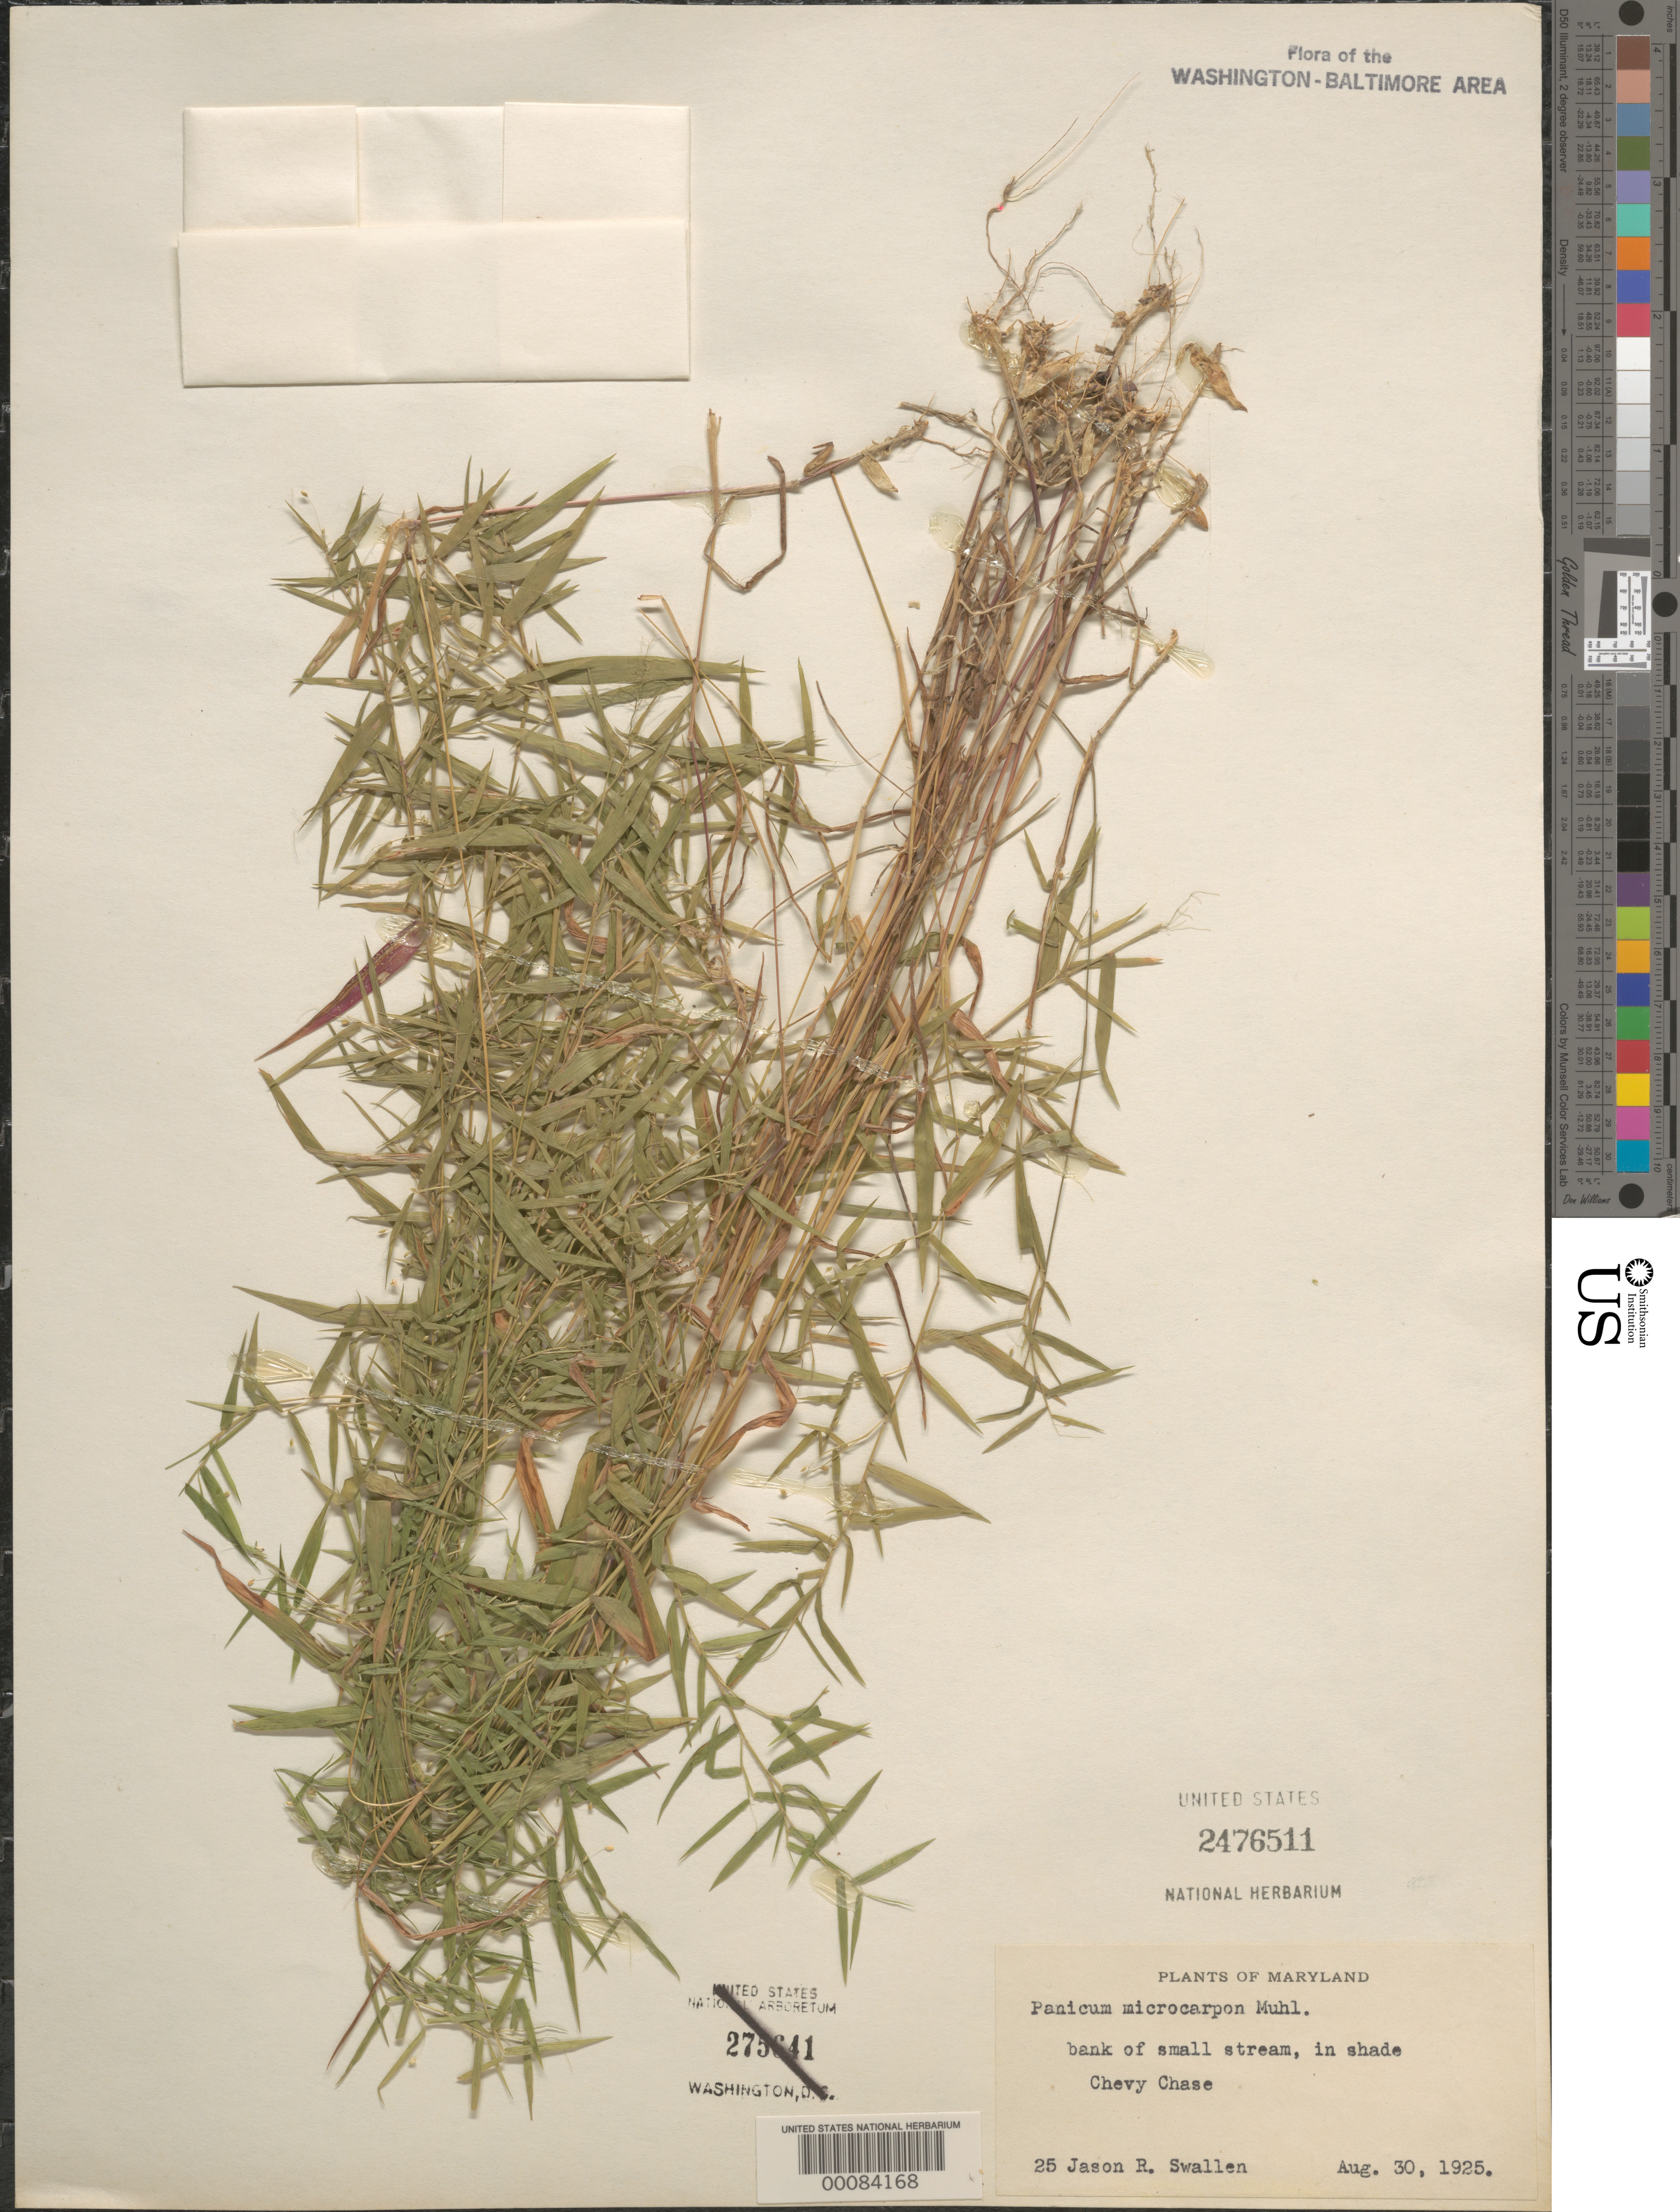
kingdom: Plantae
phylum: Tracheophyta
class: Liliopsida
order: Poales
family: Poaceae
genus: Dichanthelium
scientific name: Dichanthelium dichotomum var. dichotomum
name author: (L.) Gould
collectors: J. R. Swallen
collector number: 25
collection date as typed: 30 Aug 1925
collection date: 1925-08-30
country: United States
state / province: Maryland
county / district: Montgomery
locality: Chevy Chase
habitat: Stream bank, in shade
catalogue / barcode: US 2476511